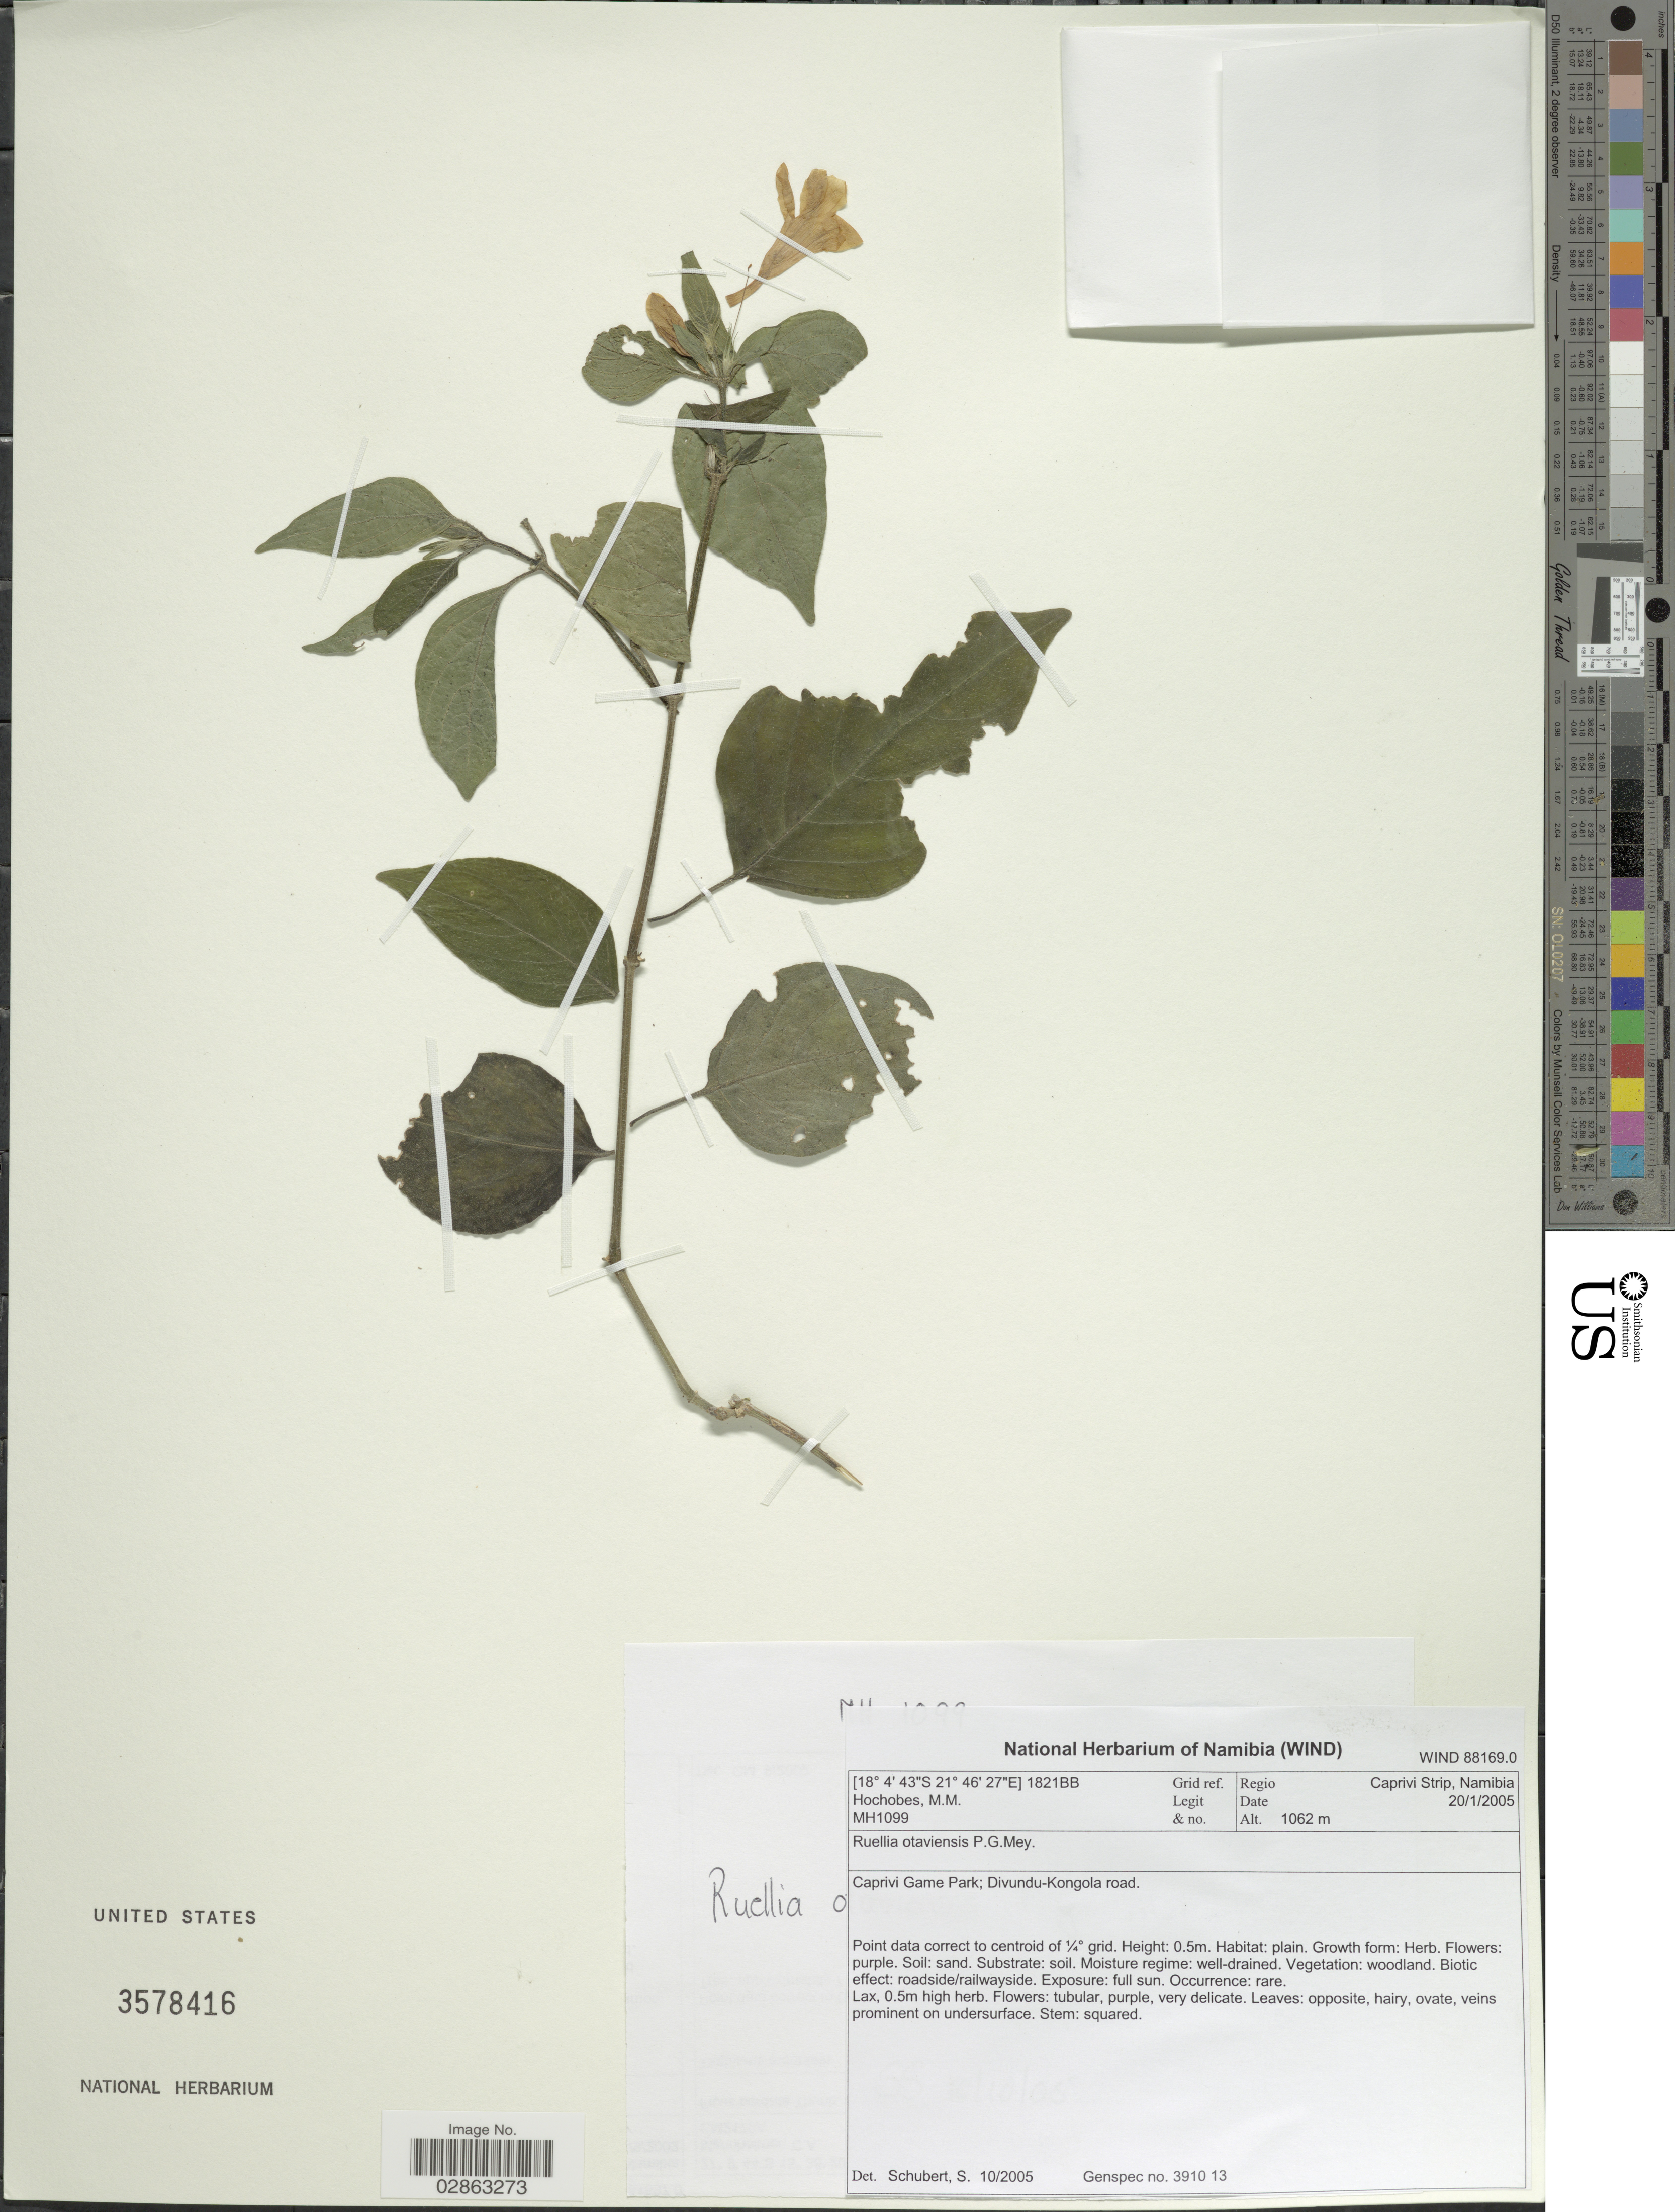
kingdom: Plantae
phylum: Tracheophyta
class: Magnoliopsida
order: Lamiales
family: Acanthaceae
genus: Ruellia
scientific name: Ruellia otaviensis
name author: P.G. Mey.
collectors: M. Hochobes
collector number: MH1099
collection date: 2005-01-20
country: Namibia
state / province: Caprivi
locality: Regio Caprivi Strip. Caprivi Game Park; Divundu-Kongola road.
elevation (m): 1062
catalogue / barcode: US 3578416